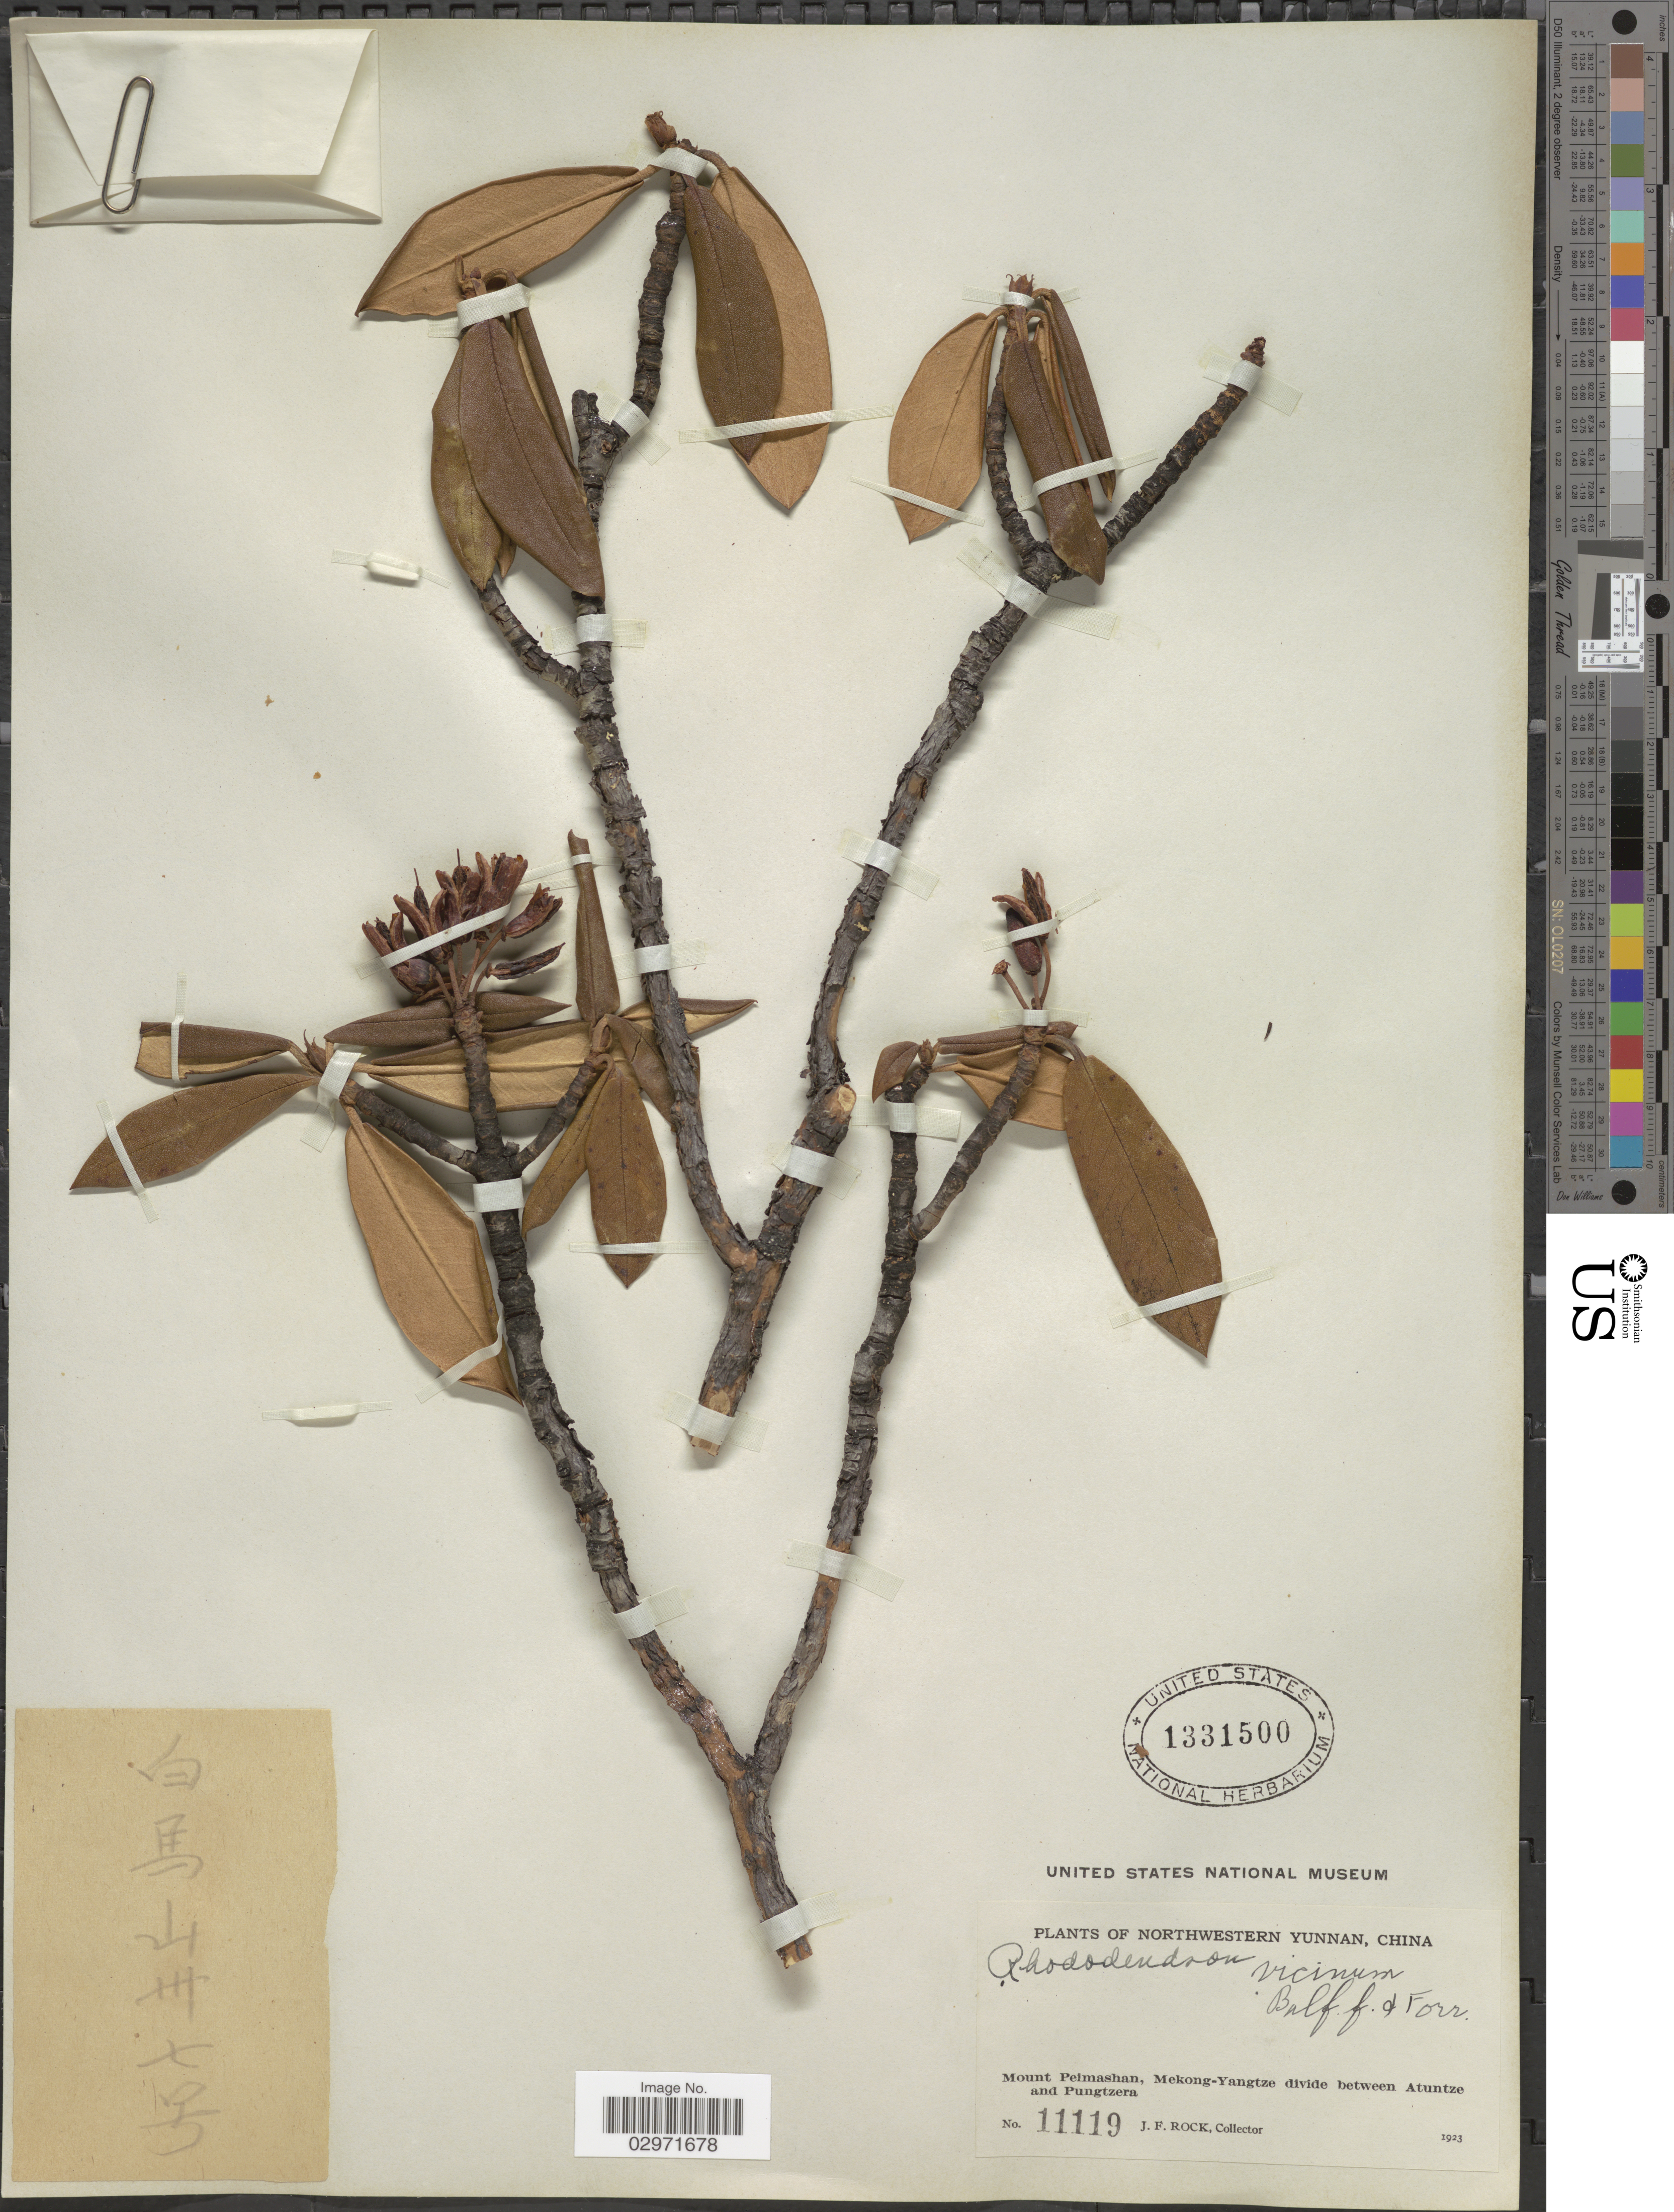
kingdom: Plantae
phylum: Tracheophyta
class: Magnoliopsida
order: Ericales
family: Ericaceae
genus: Rhododendron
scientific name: Rhododendron levistratum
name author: Balf. f. & Forrest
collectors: J. Rock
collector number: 11119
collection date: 1923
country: China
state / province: Yunnan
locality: Northwestern Yunnan. Mount Peimashan, Mekong-Yangtze divide between Atuntze and Pungtzera.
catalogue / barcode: US 1331500